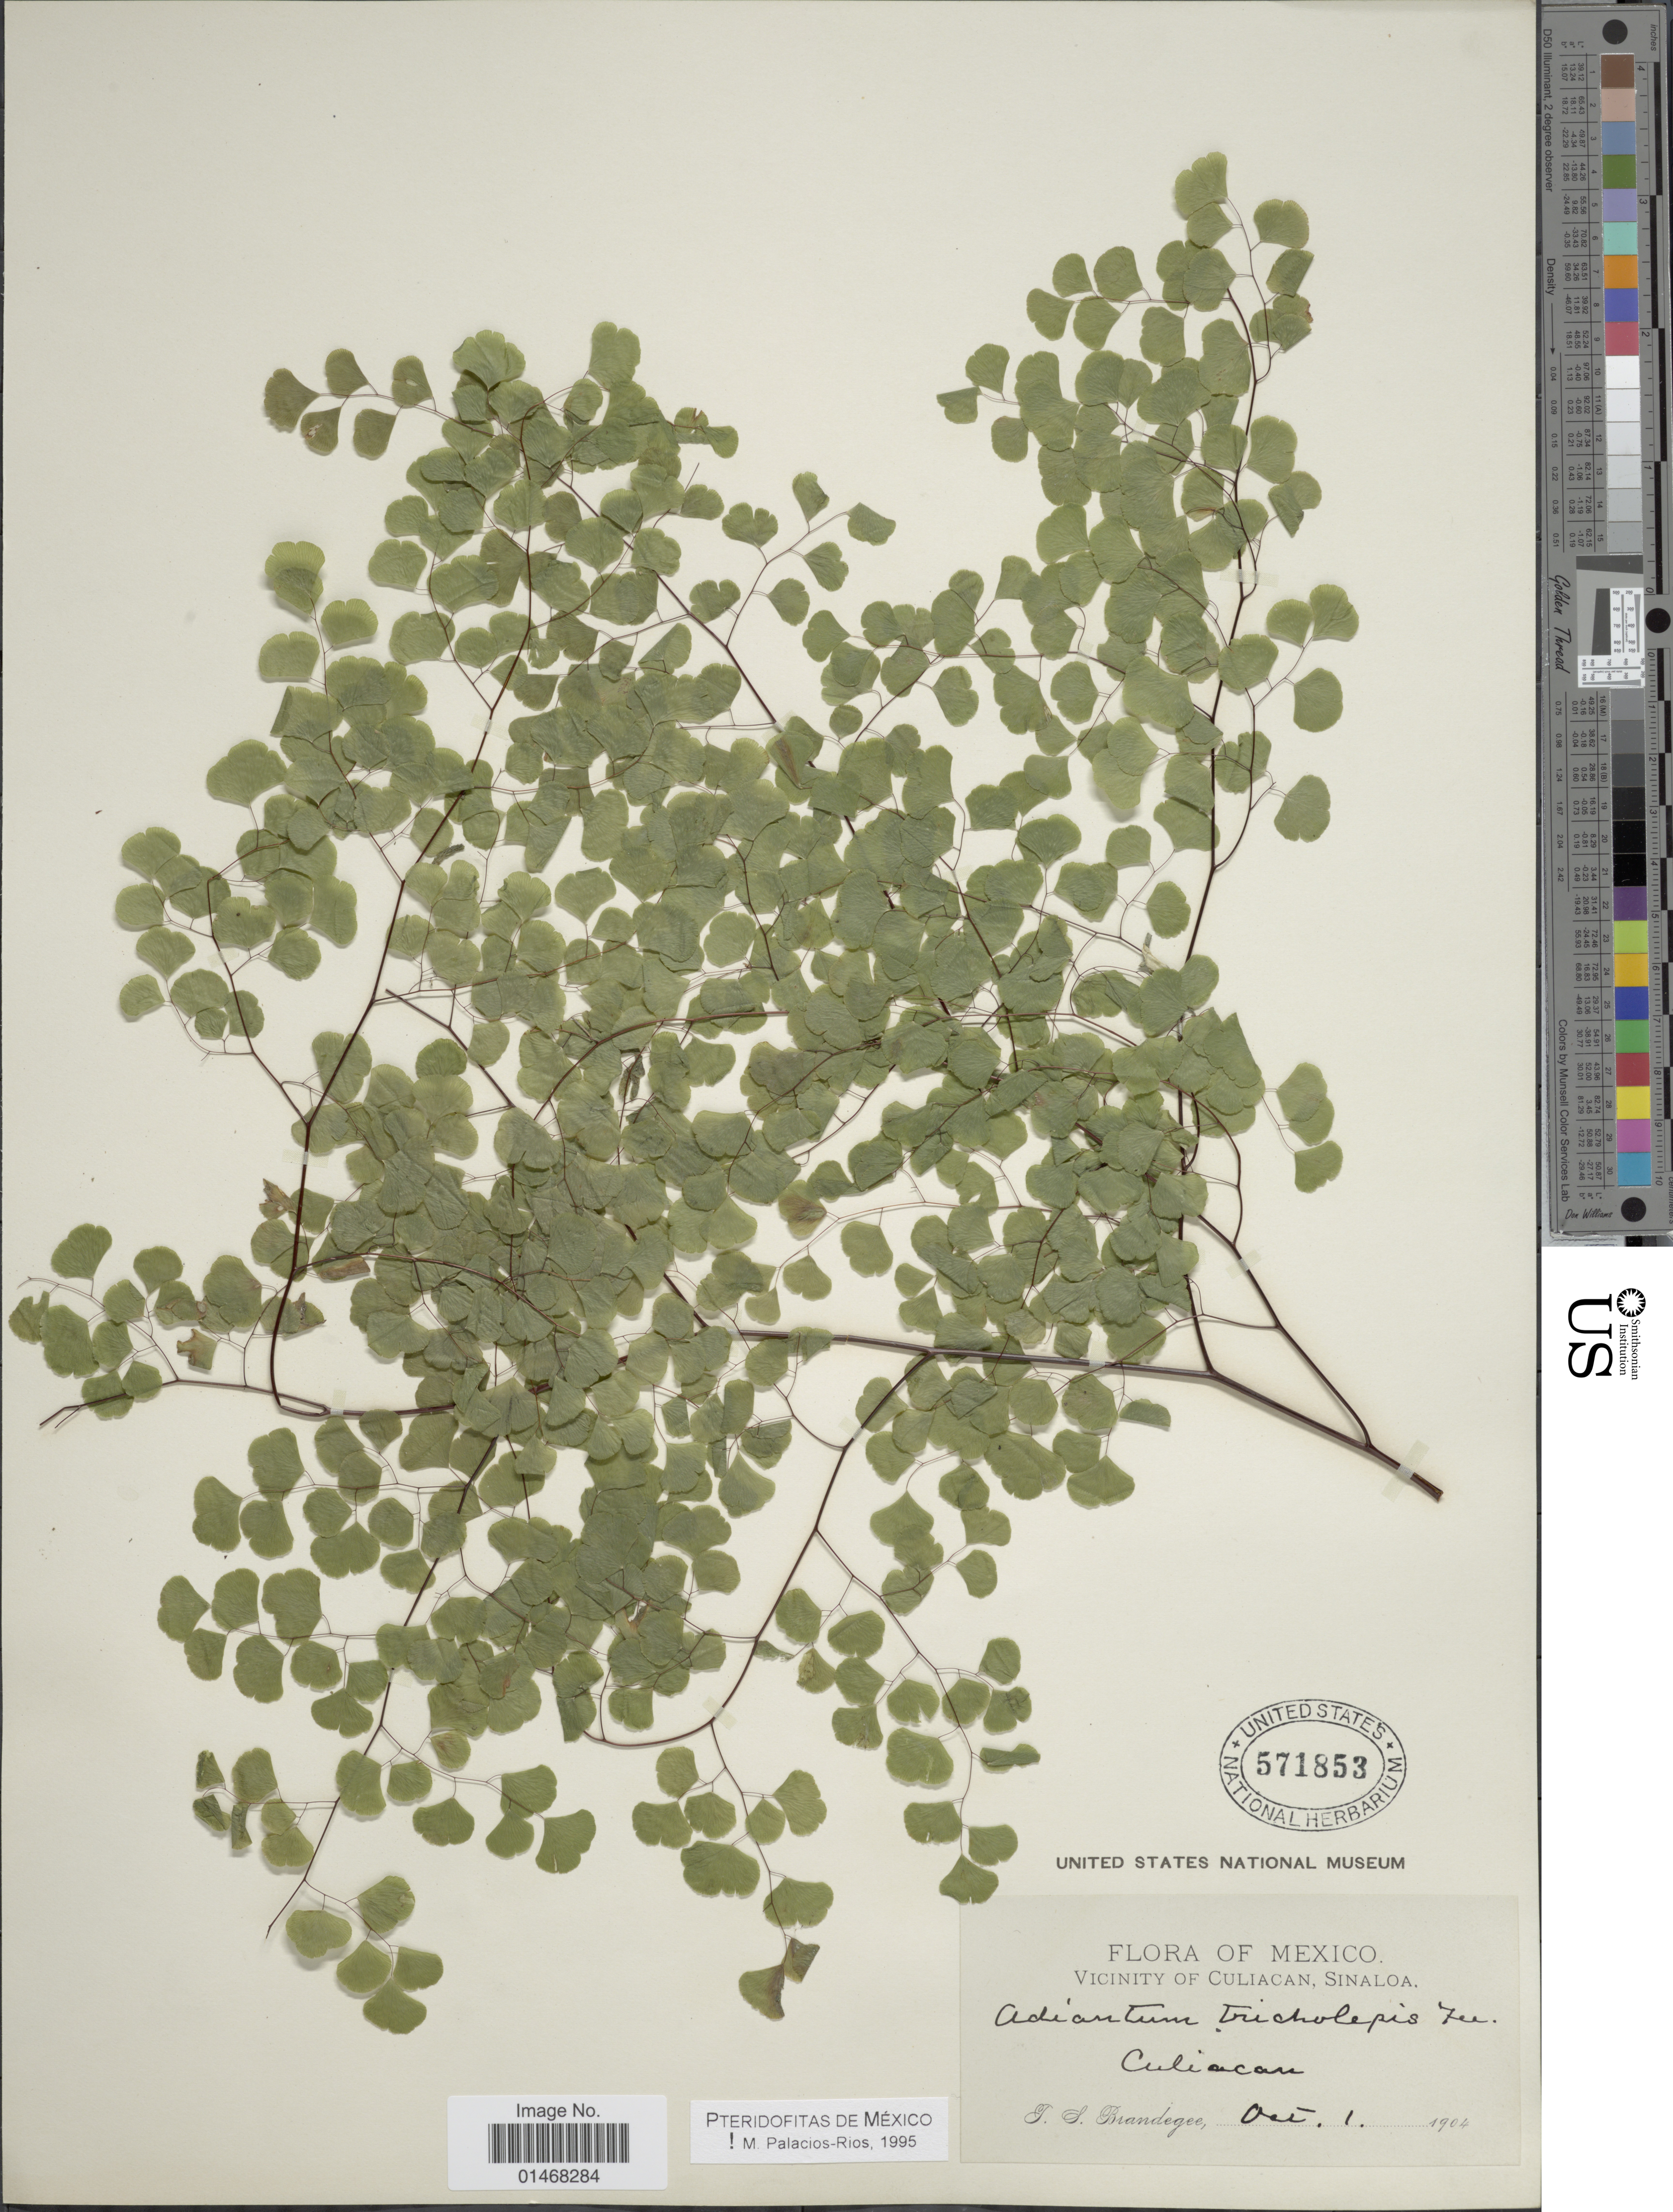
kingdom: Plantae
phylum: Tracheophyta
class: Polypodiopsida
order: Polypodiales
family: Pteridaceae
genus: Adiantum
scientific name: Adiantum tricholepis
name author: Fée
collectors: J. S. Brandegee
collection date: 1904-10-01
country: Mexico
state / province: Sinaloa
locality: Culiacan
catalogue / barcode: US 571853